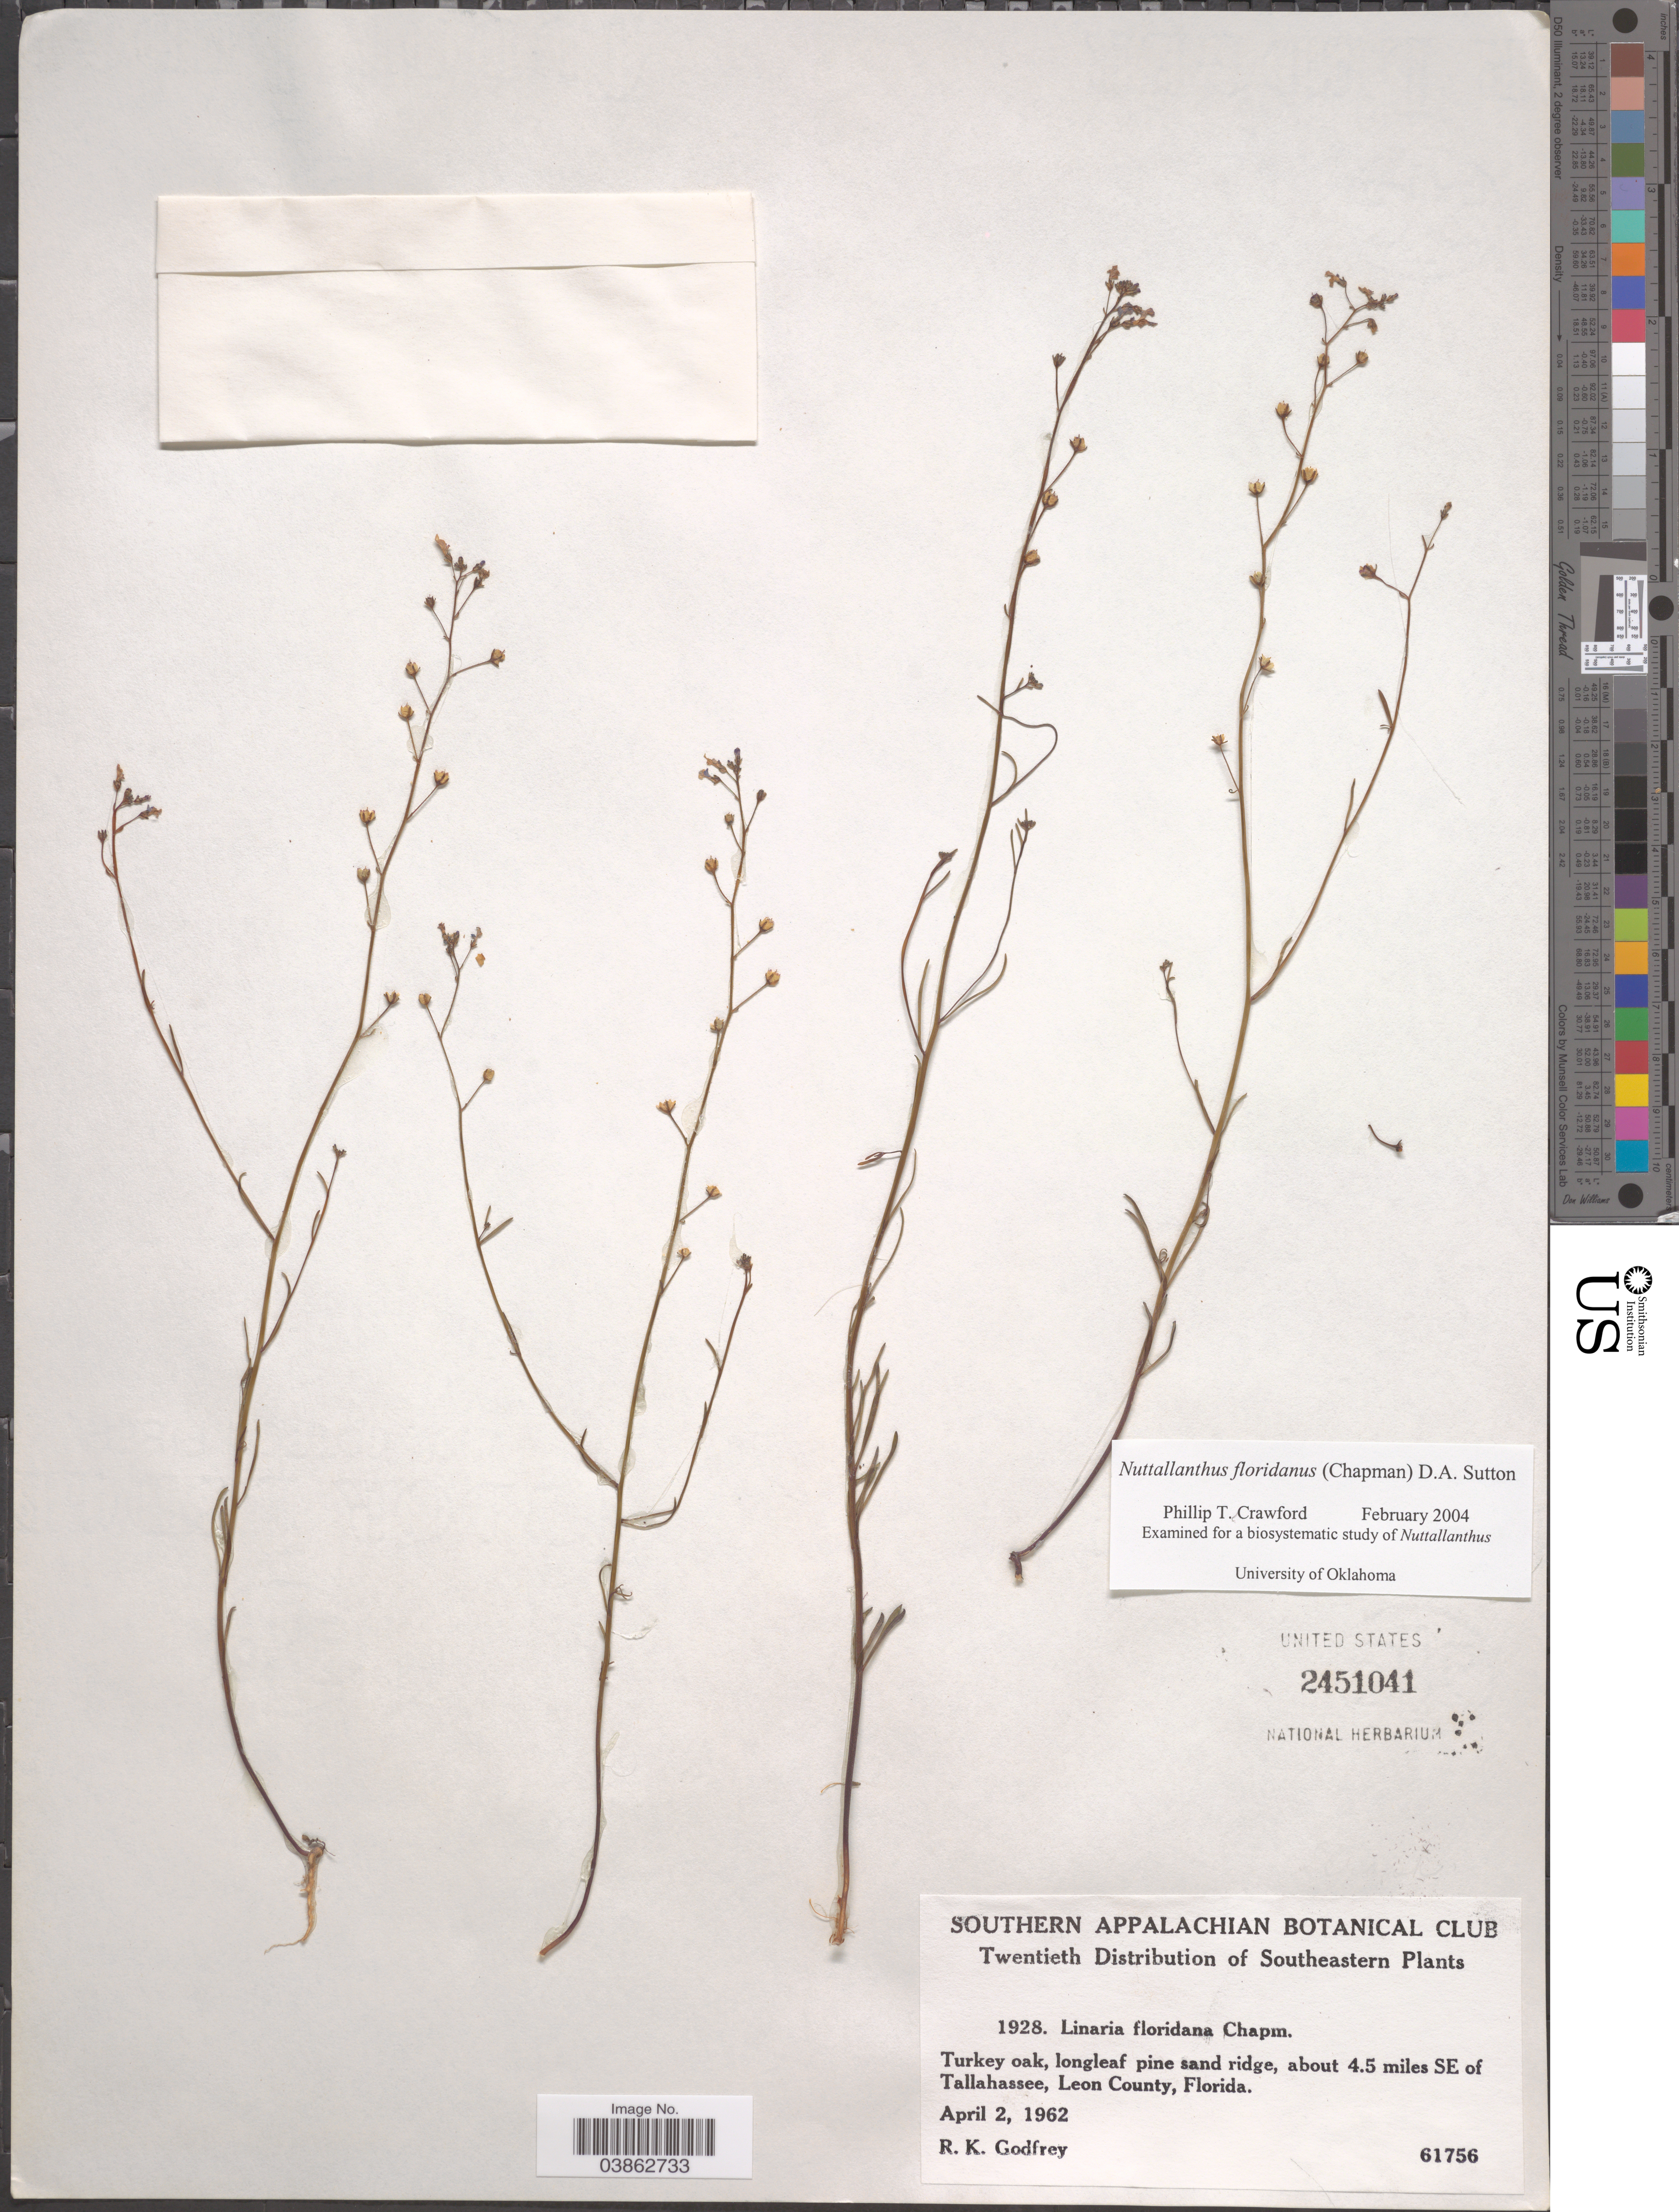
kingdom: Plantae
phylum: Tracheophyta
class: Magnoliopsida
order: Lamiales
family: Plantaginaceae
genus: Linaria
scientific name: Linaria floridana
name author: Chapm.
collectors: R. K. Godfrey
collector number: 61756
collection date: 1962-04-02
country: United States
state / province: Florida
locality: Turkey oak, longleaf pine sand ridge, about 4.5 miles SE of Tallahassee, Leon County.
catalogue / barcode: US 2451041